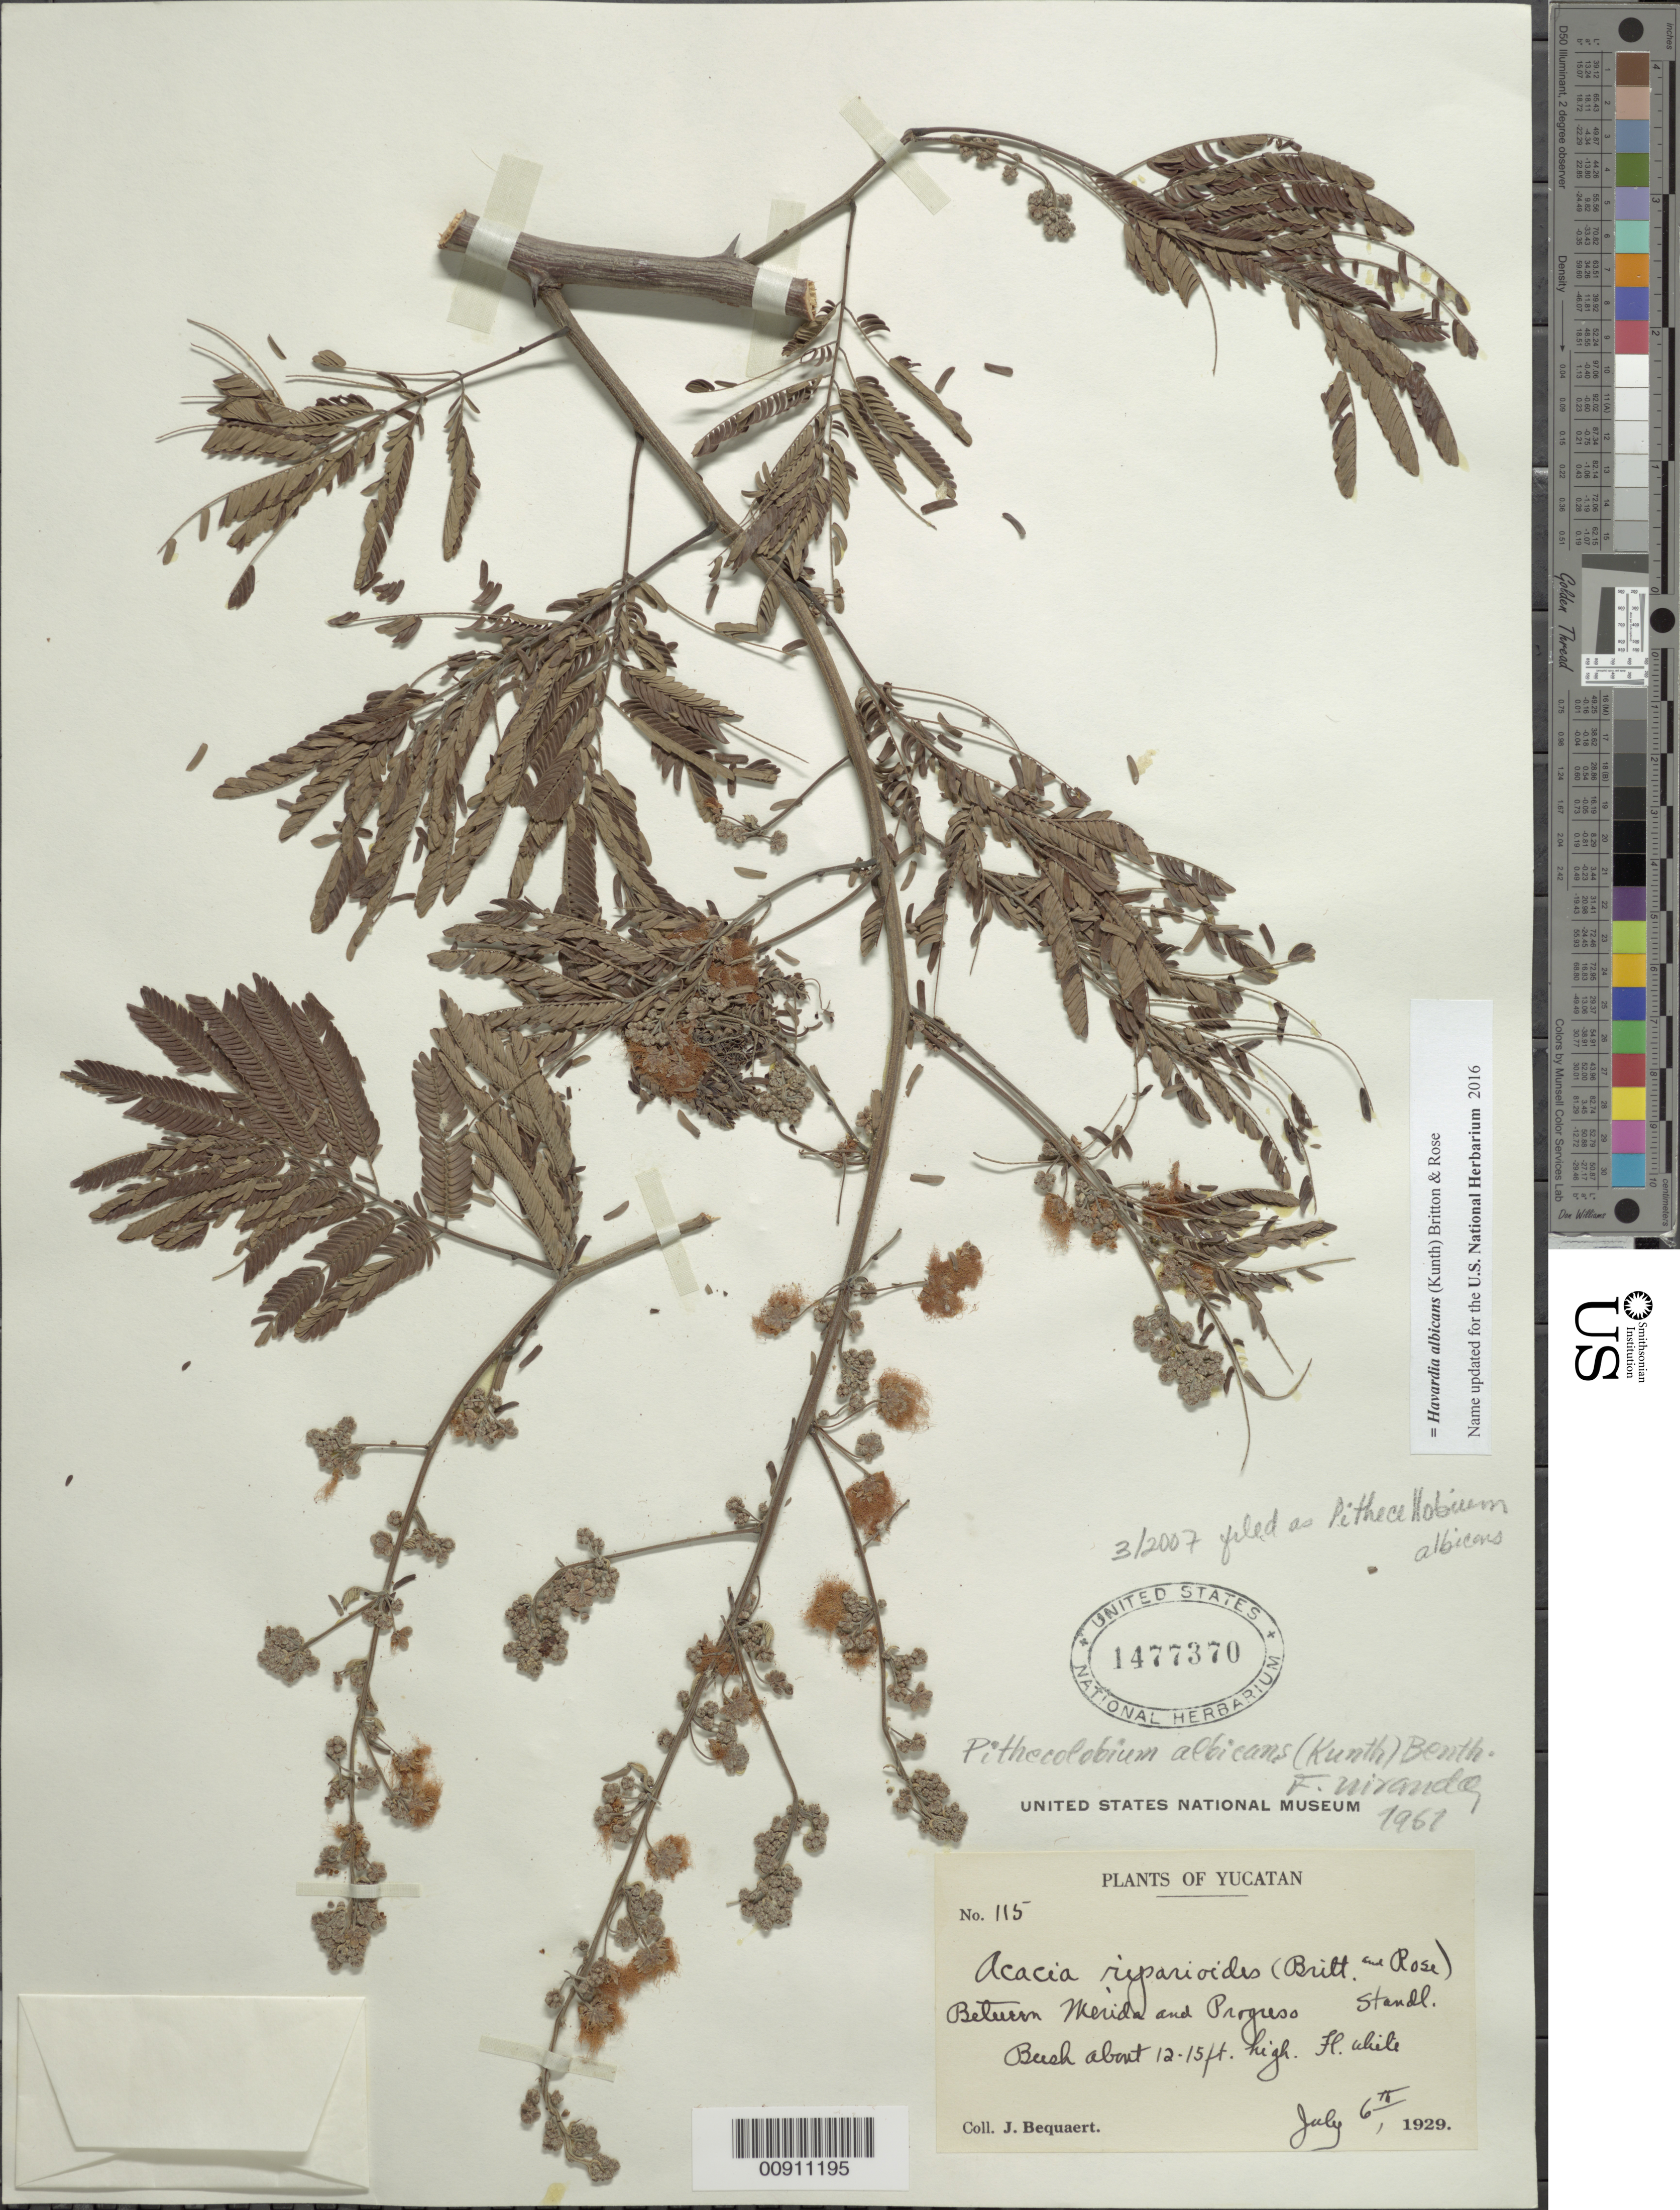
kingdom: Plantae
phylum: Tracheophyta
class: Magnoliopsida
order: Fabales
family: Fabaceae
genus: Havardia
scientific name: Havardia albicans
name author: (Kunth) Britton & Rose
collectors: J. Bequaert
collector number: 115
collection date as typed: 06 Jul 1929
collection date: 1929-07-06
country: Mexico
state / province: Yucatán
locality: Between Merida and Progreso.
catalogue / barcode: US 1477370